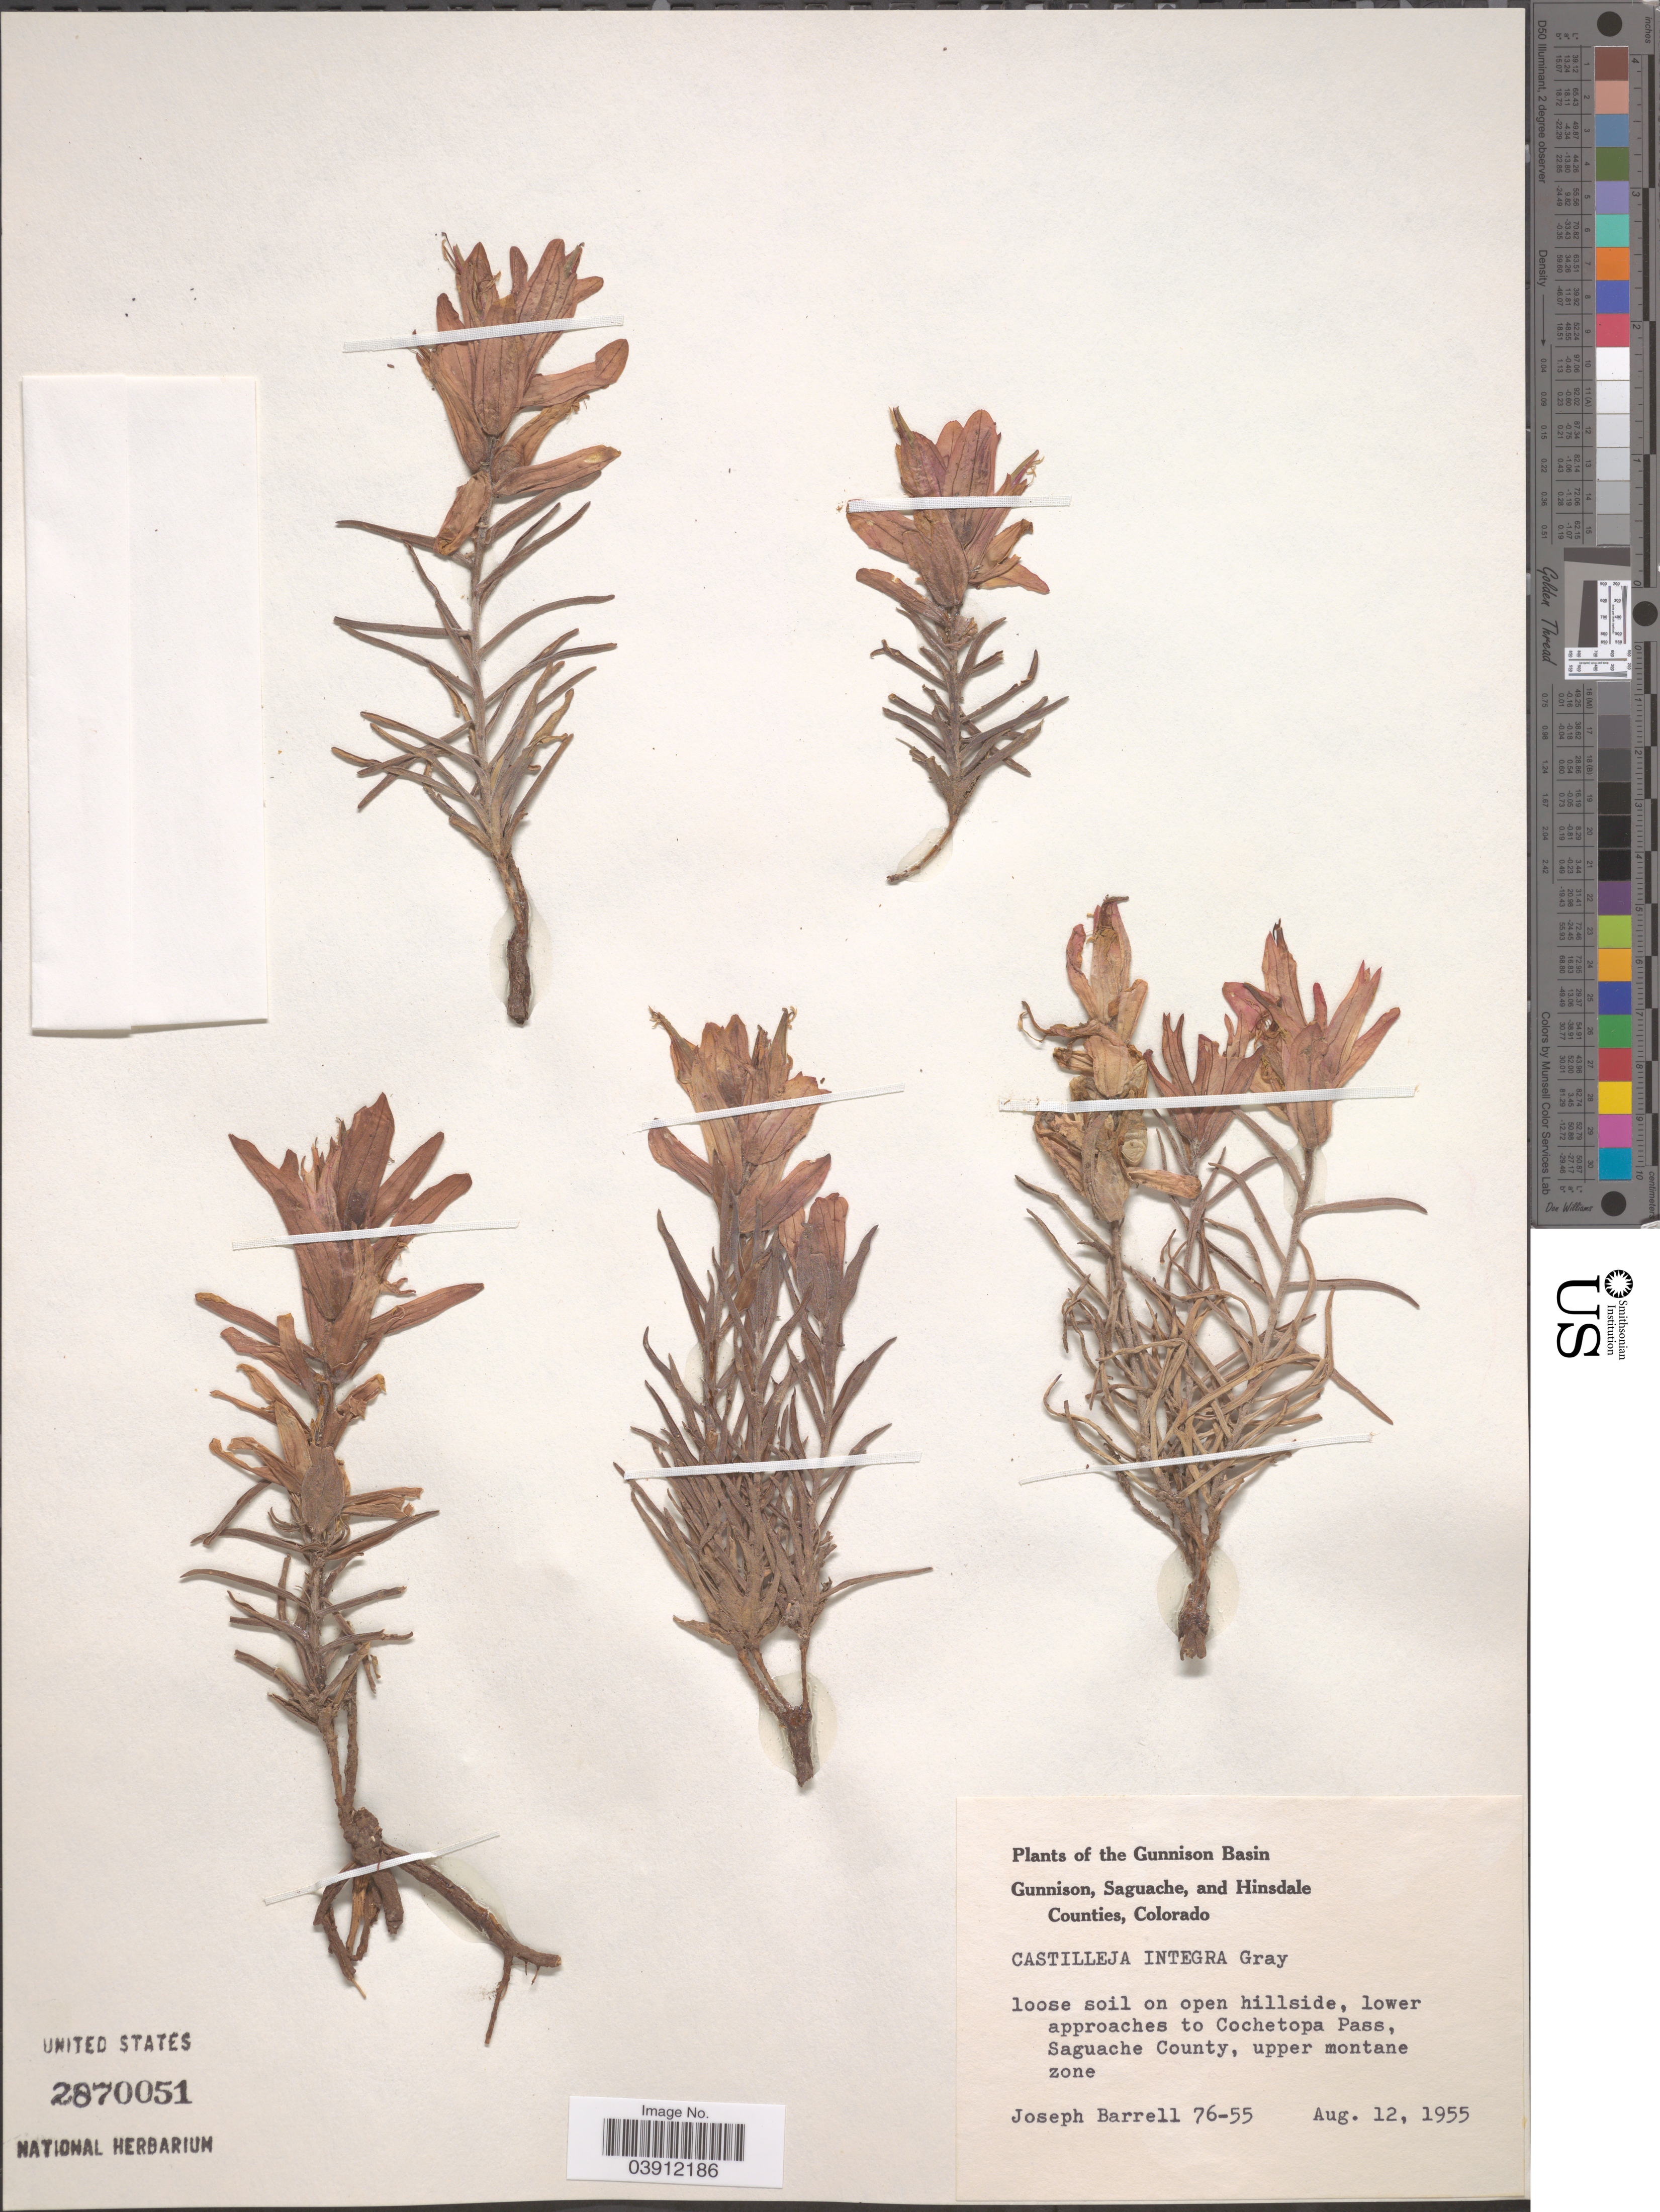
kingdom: Plantae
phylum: Tracheophyta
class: Magnoliopsida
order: Lamiales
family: Orobanchaceae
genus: Castilleja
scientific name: Castilleja integra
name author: A. Gray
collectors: J. Barrell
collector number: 76-55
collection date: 1955-08-12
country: United States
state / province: Colorado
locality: The Gunnison Basin. On open hillside, lower approaches to Cochetopa Pass, Saguache County, upper montane zone.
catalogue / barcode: US 2870051